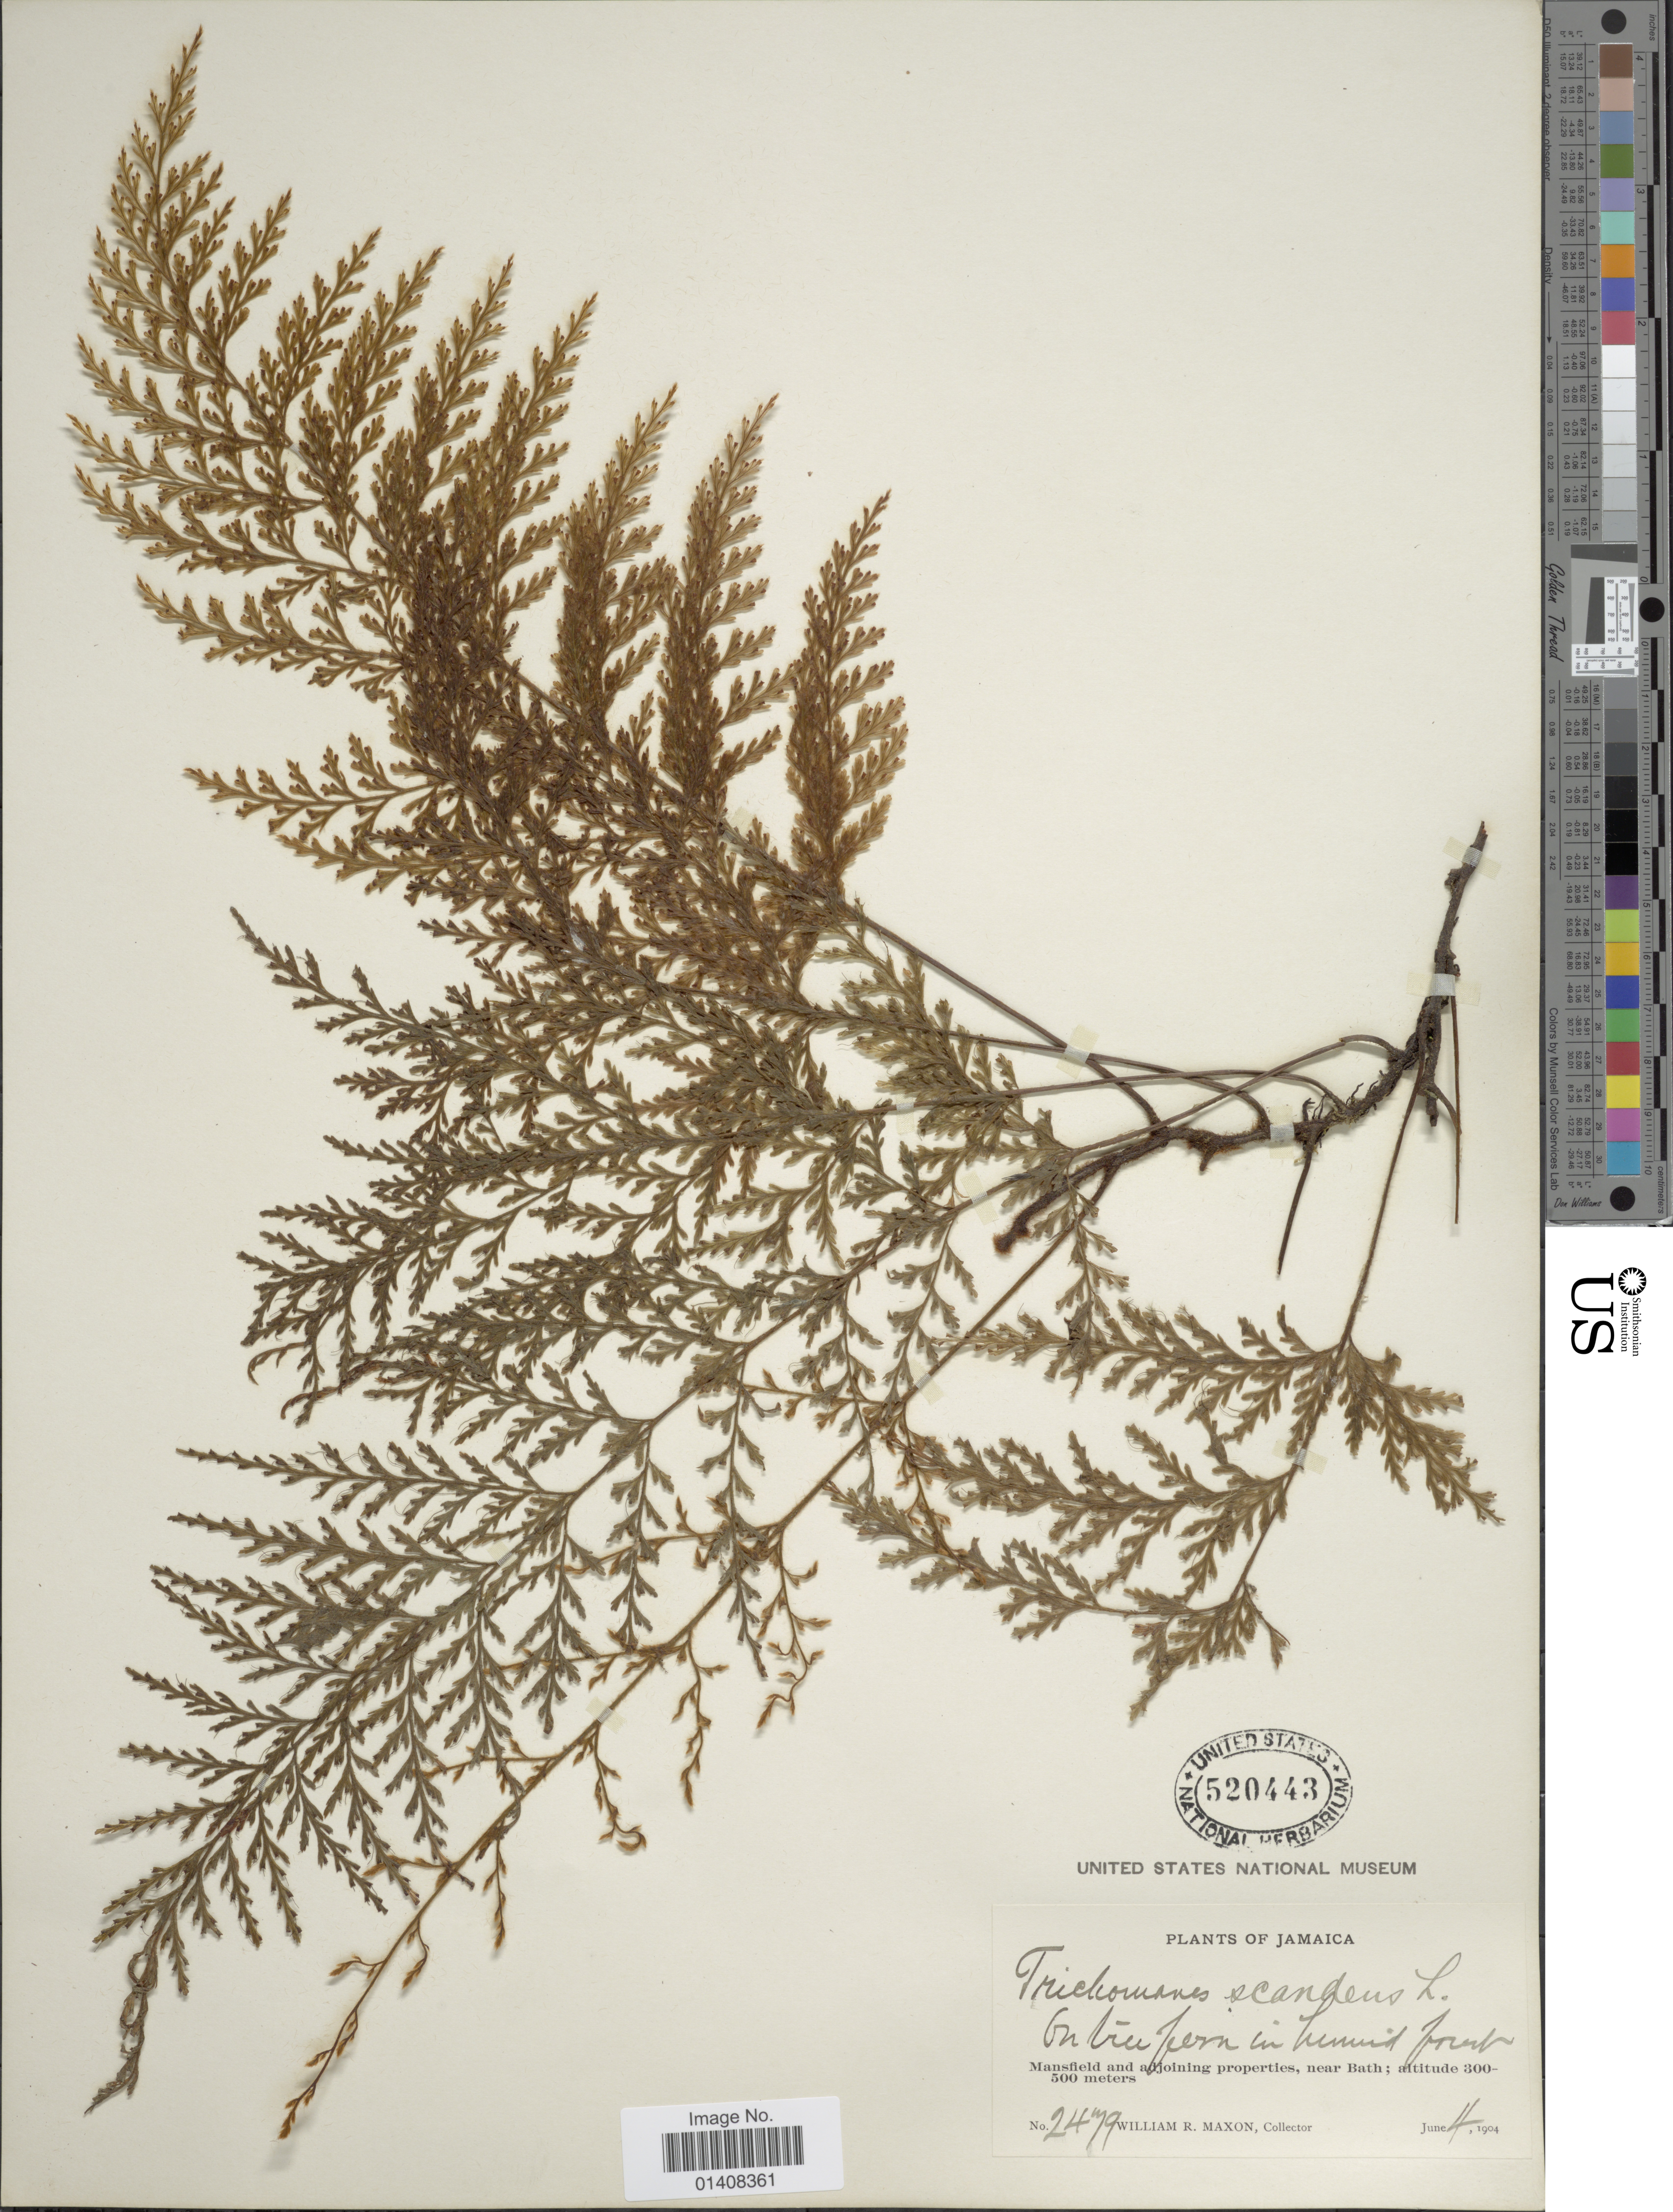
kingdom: Plantae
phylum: Tracheophyta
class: Polypodiopsida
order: Hymenophyllales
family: Hymenophyllaceae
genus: Trichomanes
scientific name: Trichomanes scandens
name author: L.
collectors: W. R. Maxon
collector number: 2479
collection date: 1904-06-04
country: Jamaica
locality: Mansfield and adjoining properties, near Bath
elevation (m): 300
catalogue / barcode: US 520443